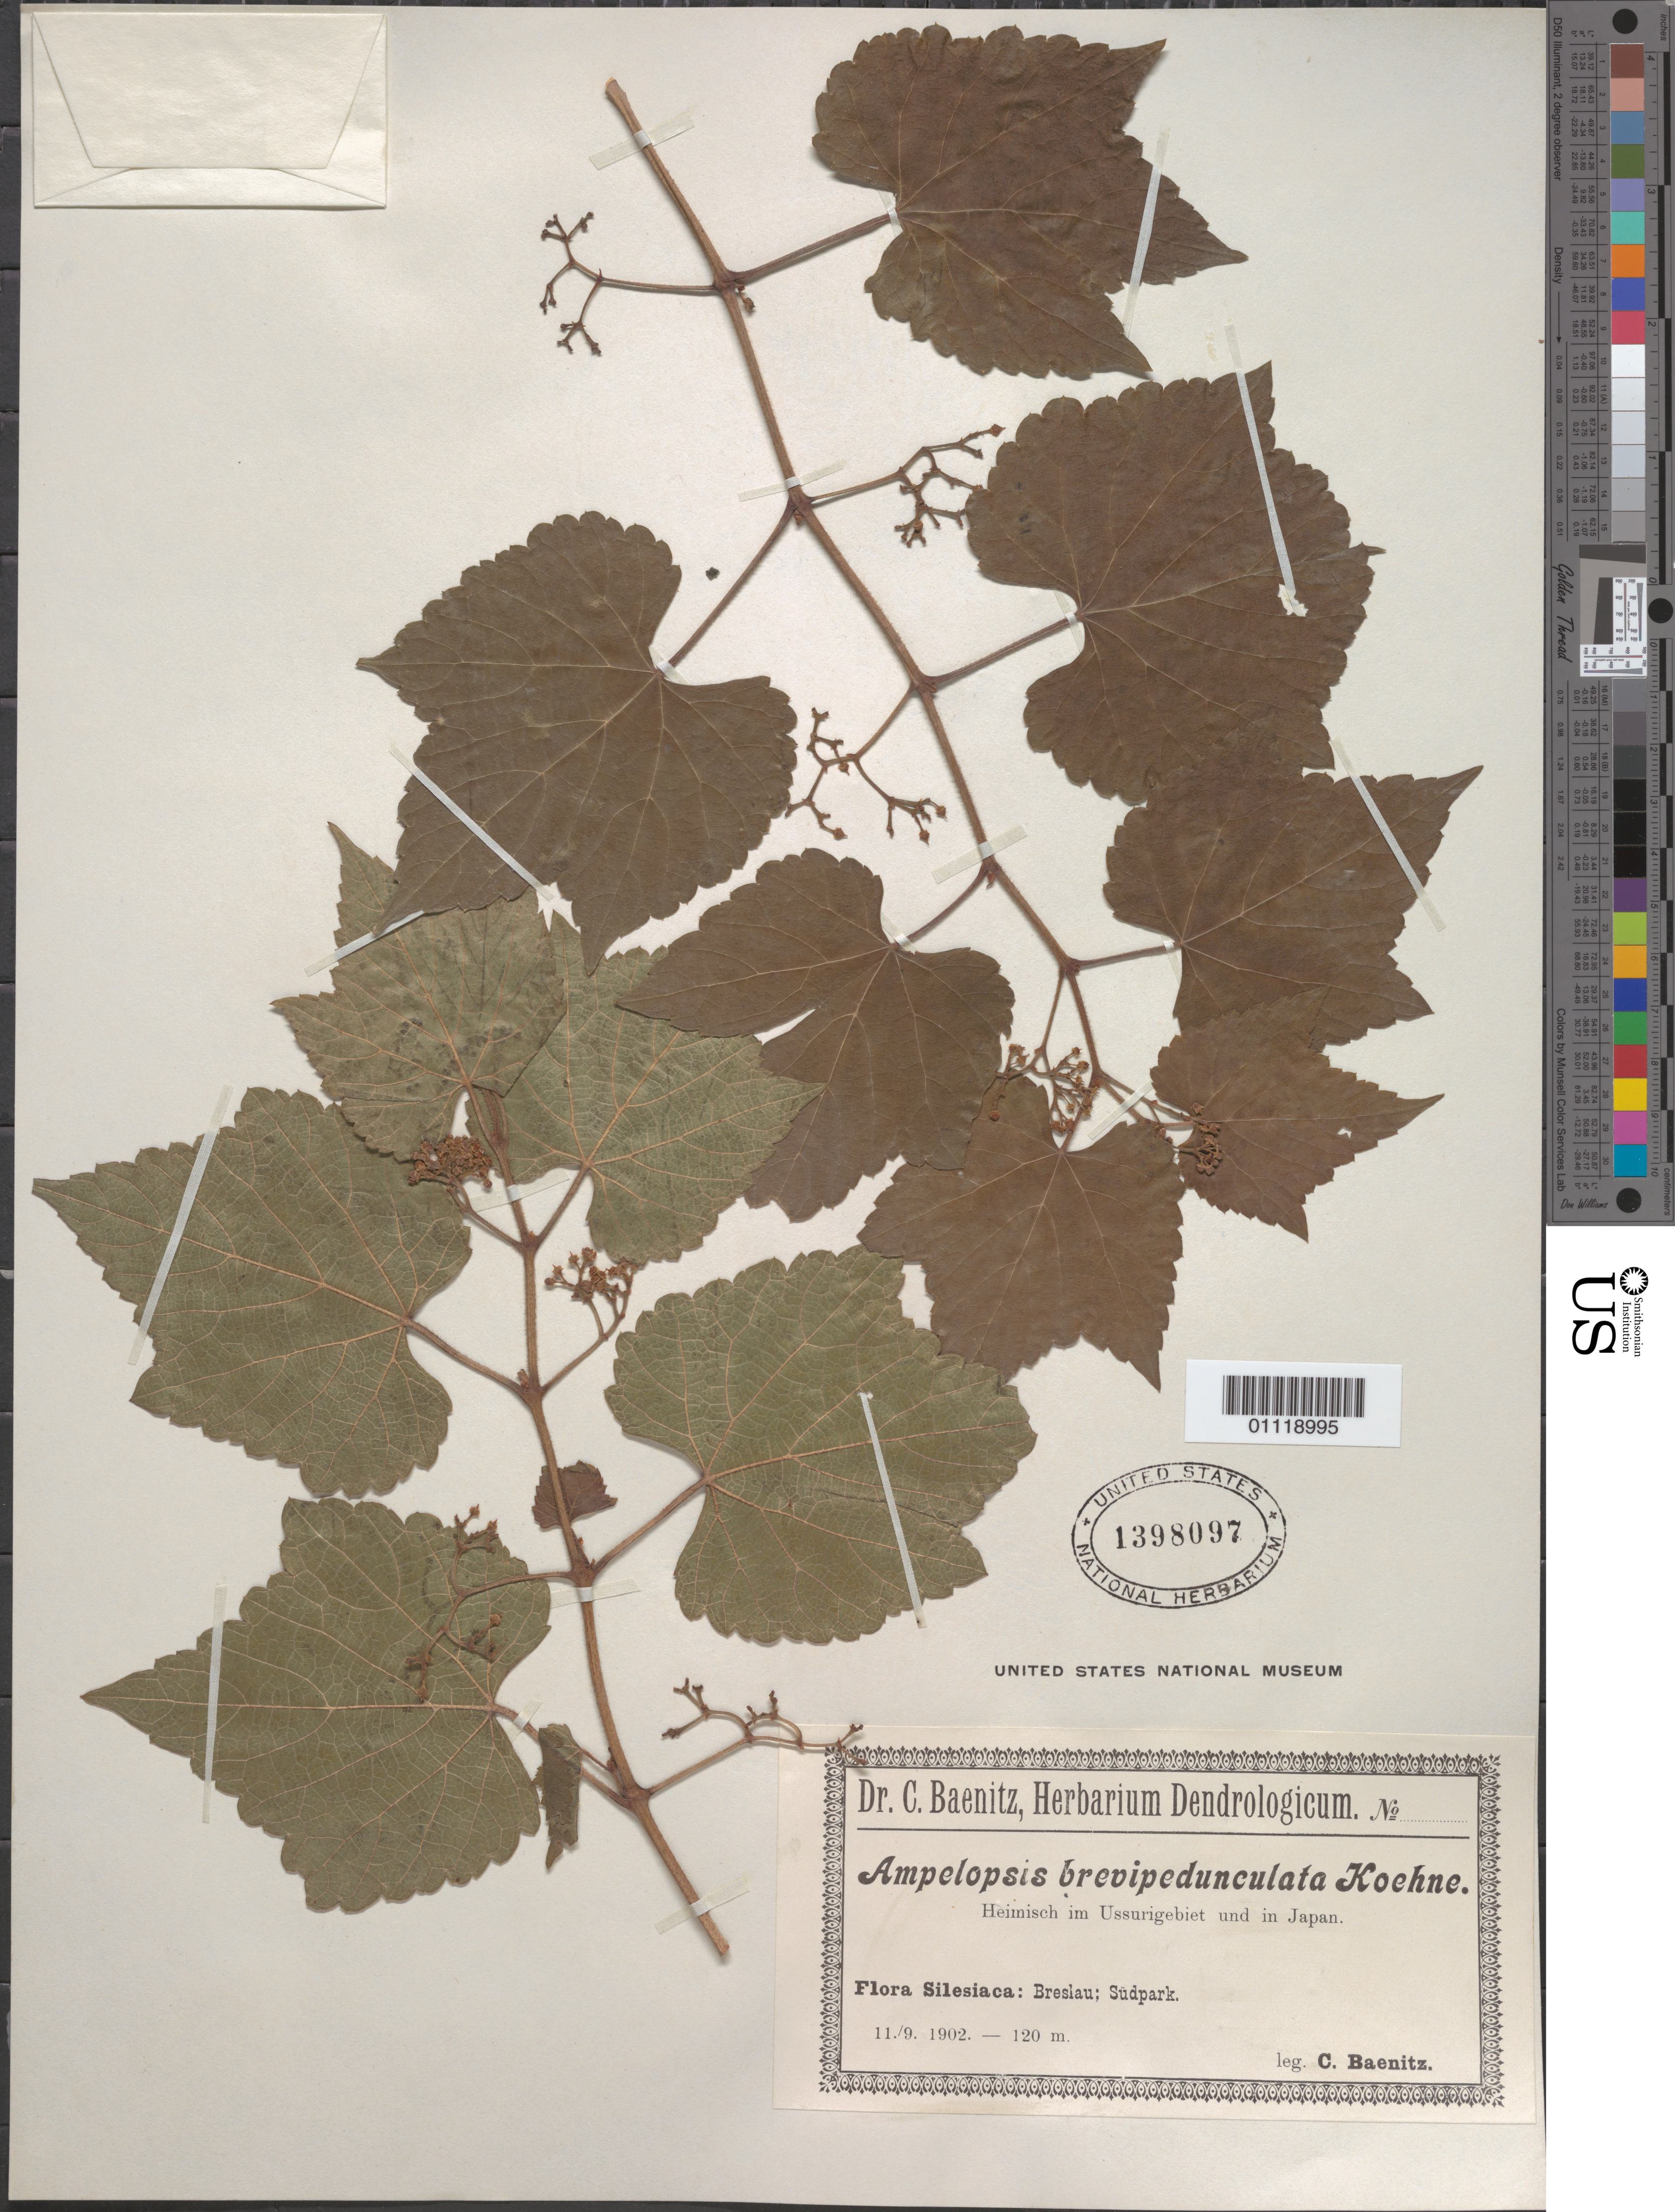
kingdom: Plantae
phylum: Tracheophyta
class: Magnoliopsida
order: Vitales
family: Vitaceae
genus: Ampelopsis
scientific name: Ampelopsis brevipedunculata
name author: (Maxim.) Trautv.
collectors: C. G. Baenitz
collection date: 1902-11-09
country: Poland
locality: Flora Silesiaca: Breslau; Sudpark. Heimisch im [native to] Ussurigebeit und in Japan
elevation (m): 120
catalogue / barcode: US 1398097